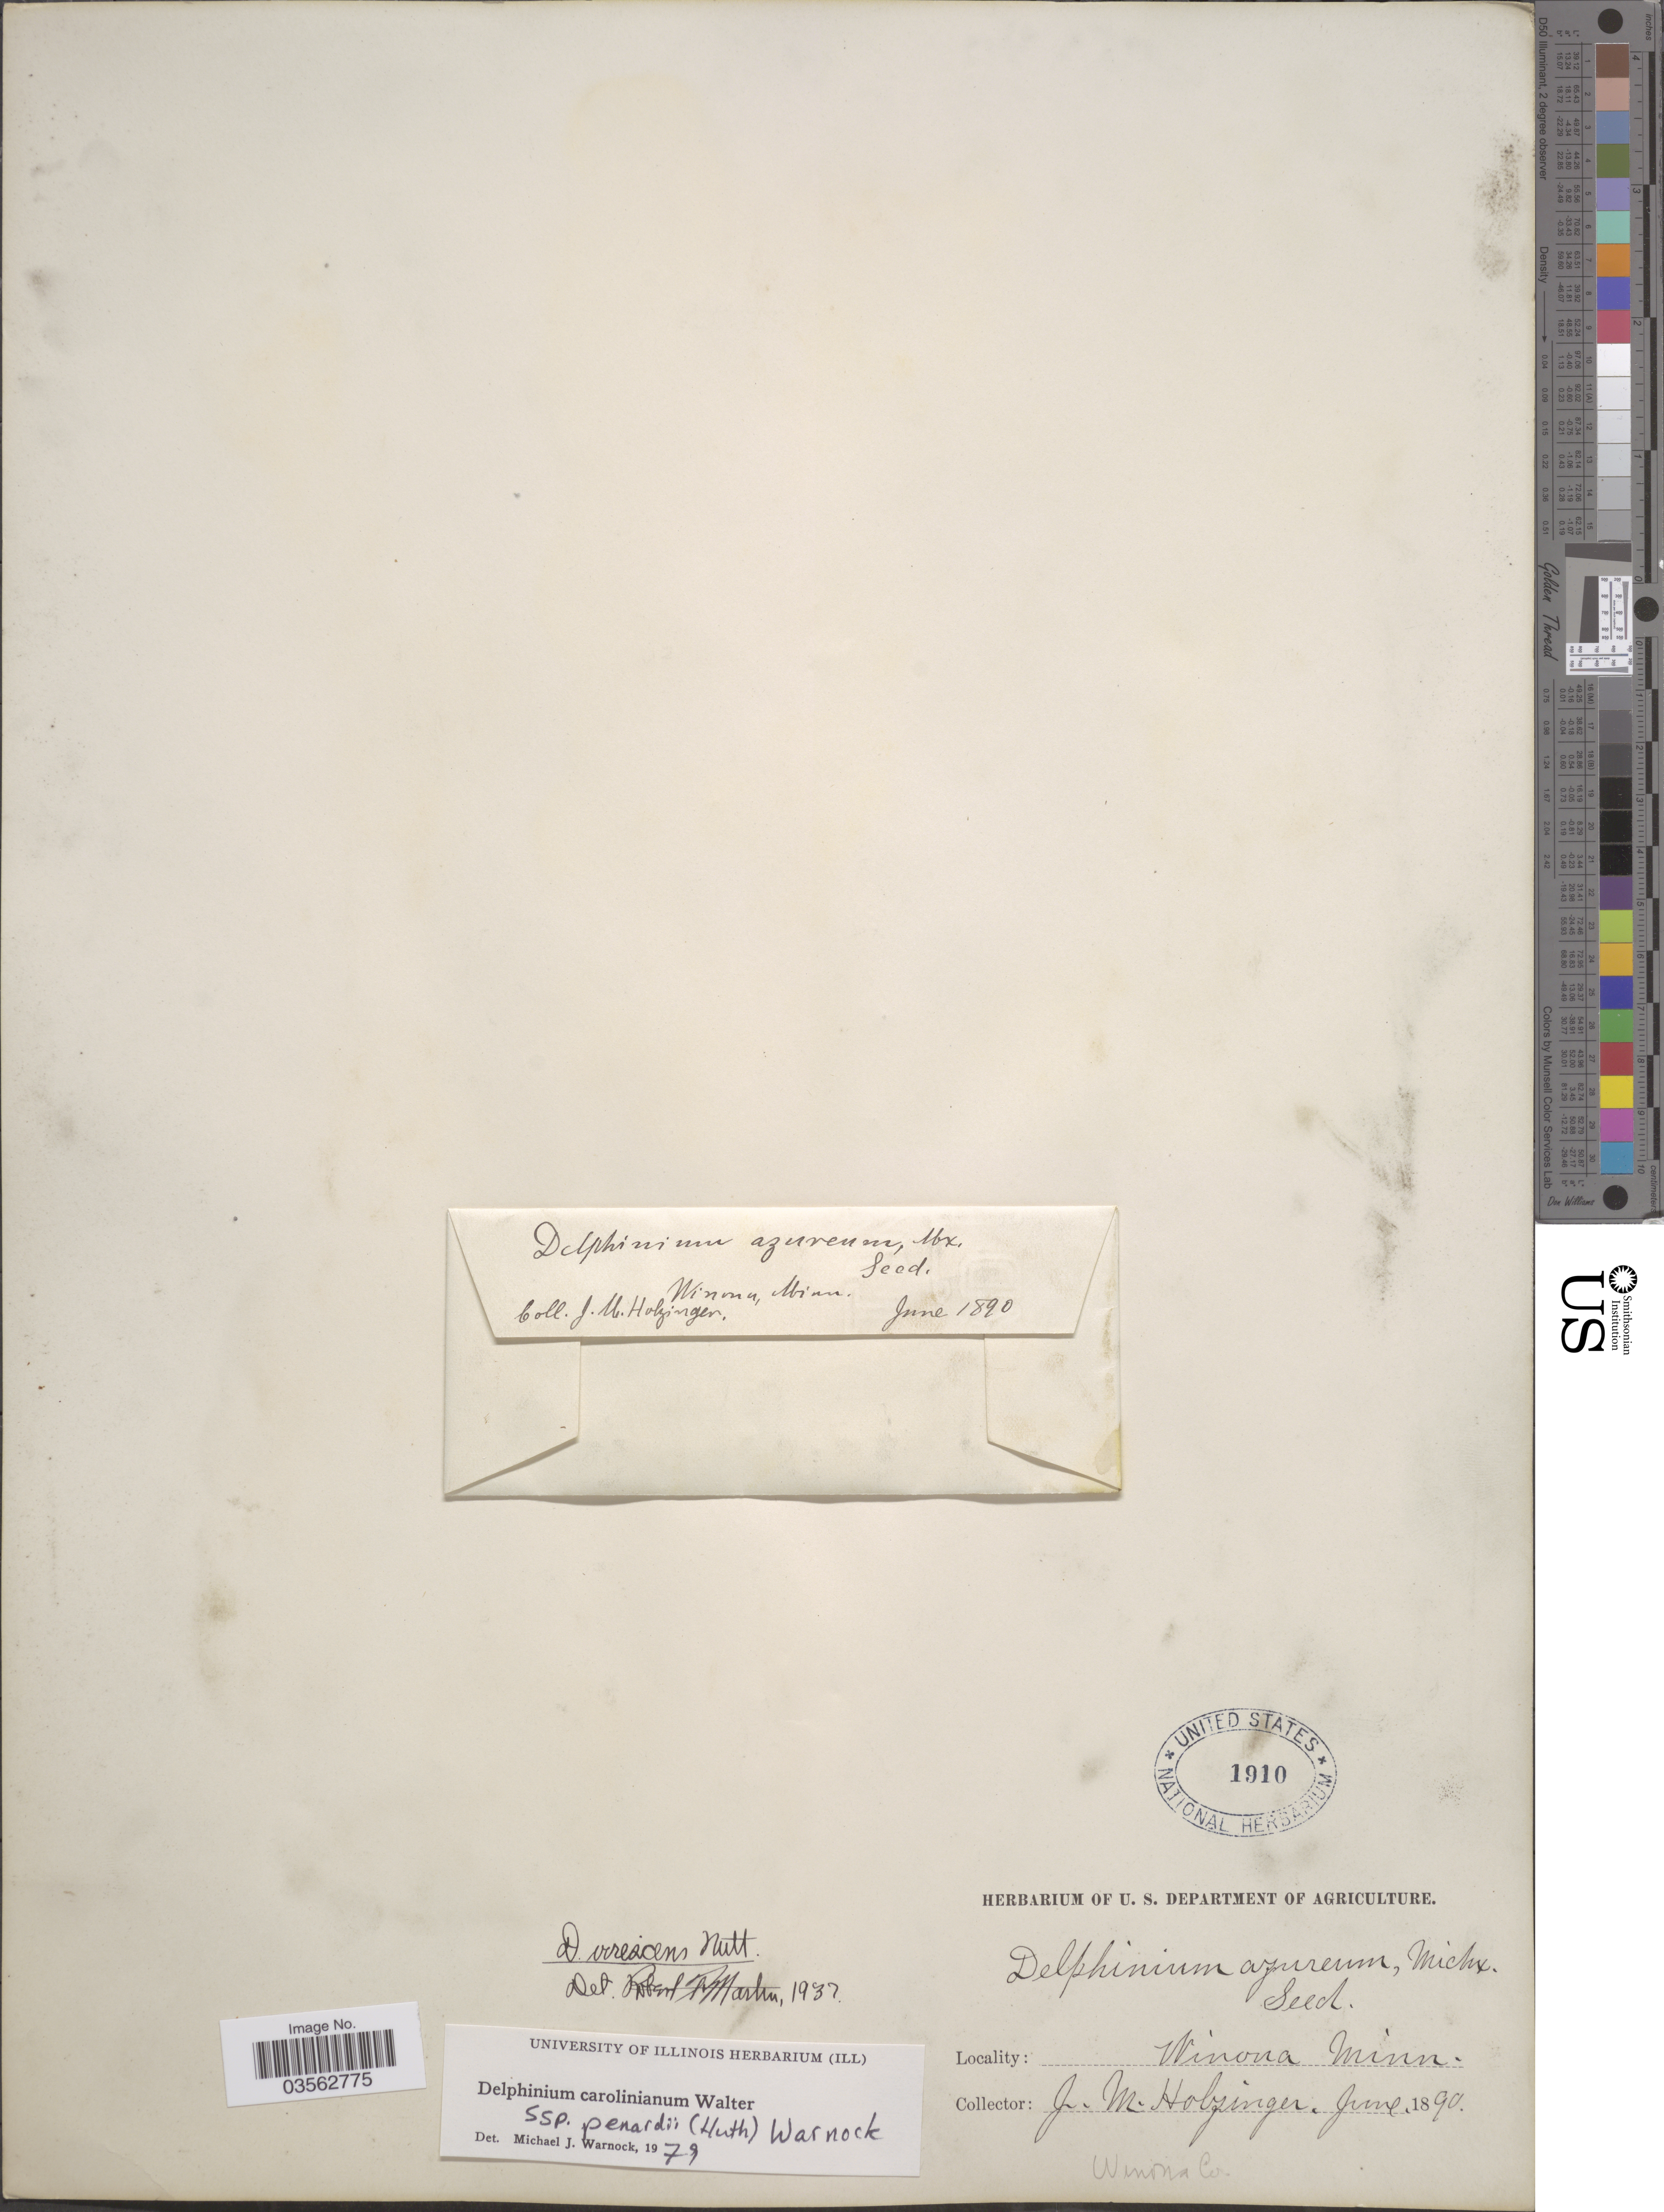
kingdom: Plantae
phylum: Tracheophyta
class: Magnoliopsida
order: Ranunculales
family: Ranunculaceae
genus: Delphinium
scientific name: Delphinium carolinianum subsp. penardii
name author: (Huth) M.J. Warnock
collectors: J. M. Holzinger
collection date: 1890-06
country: United States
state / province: Minnesota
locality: Winona. Winona Co.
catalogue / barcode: US 1910